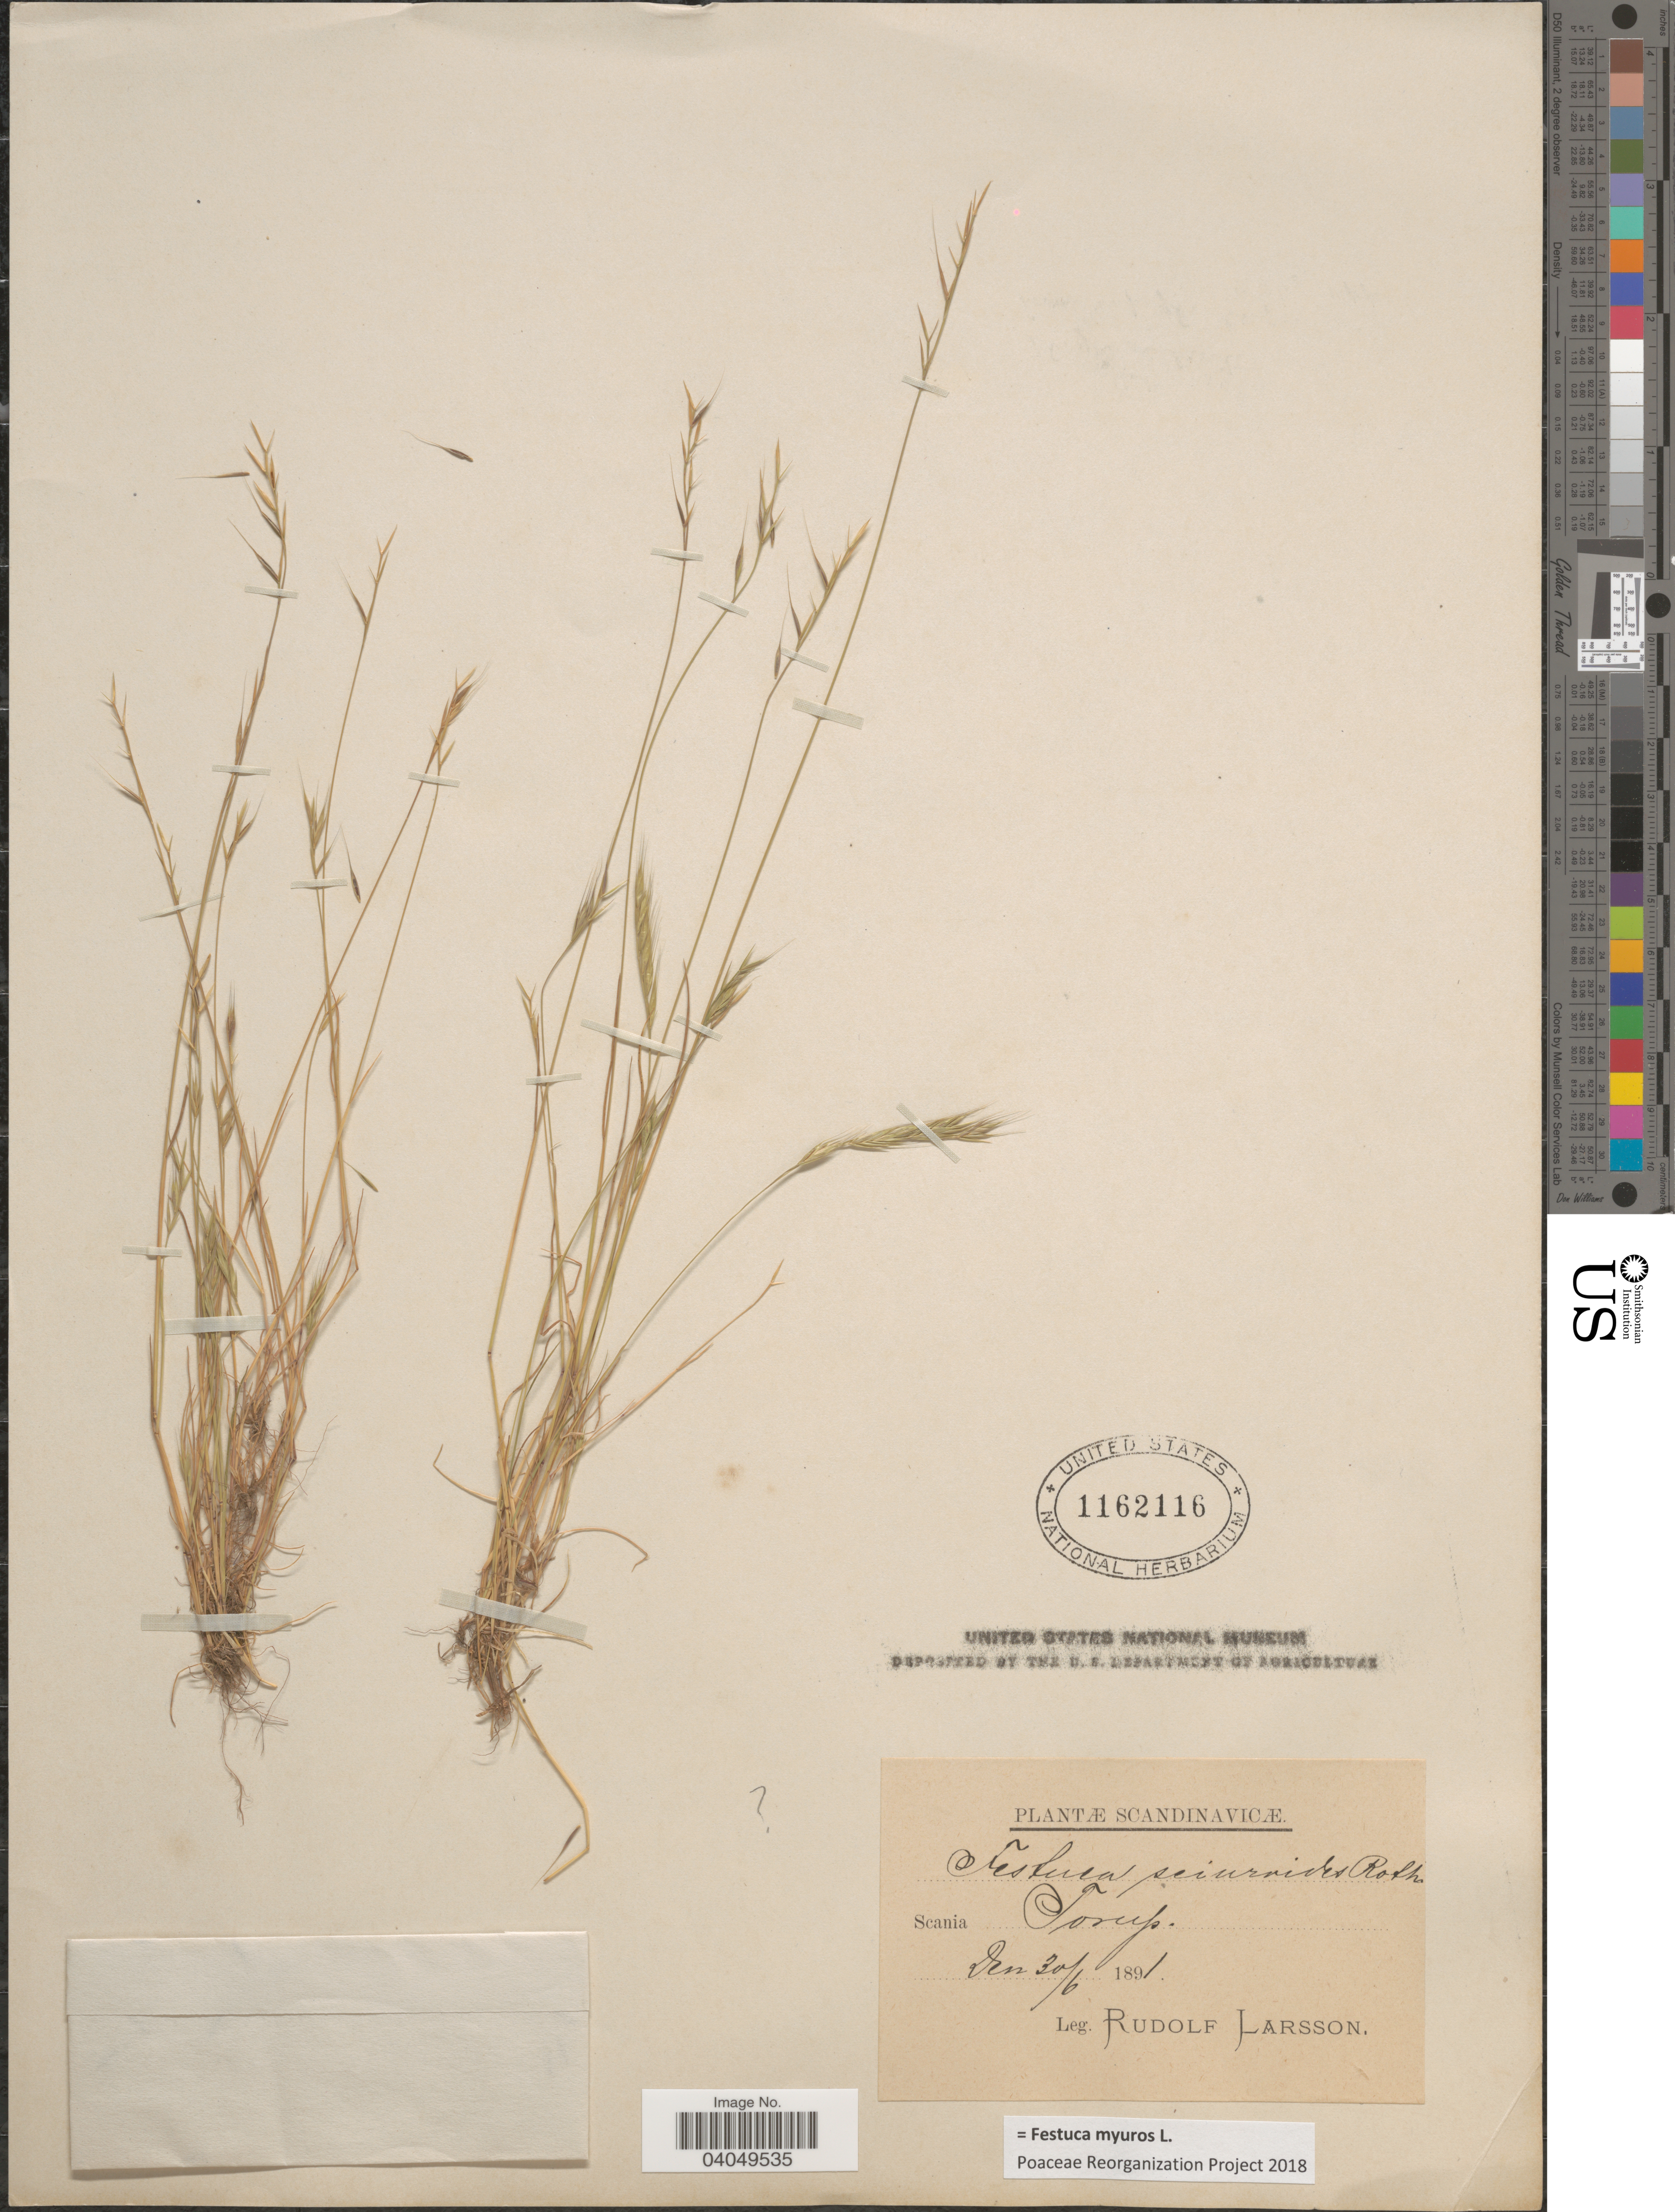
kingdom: Plantae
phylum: Tracheophyta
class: Liliopsida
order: Poales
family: Poaceae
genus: Festuca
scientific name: Festuca myuros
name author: L.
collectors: R. Larsson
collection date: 1891-06-30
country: Sweden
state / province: Skåne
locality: Scandinavicæ. Scania. Torup.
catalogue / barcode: US 1162116